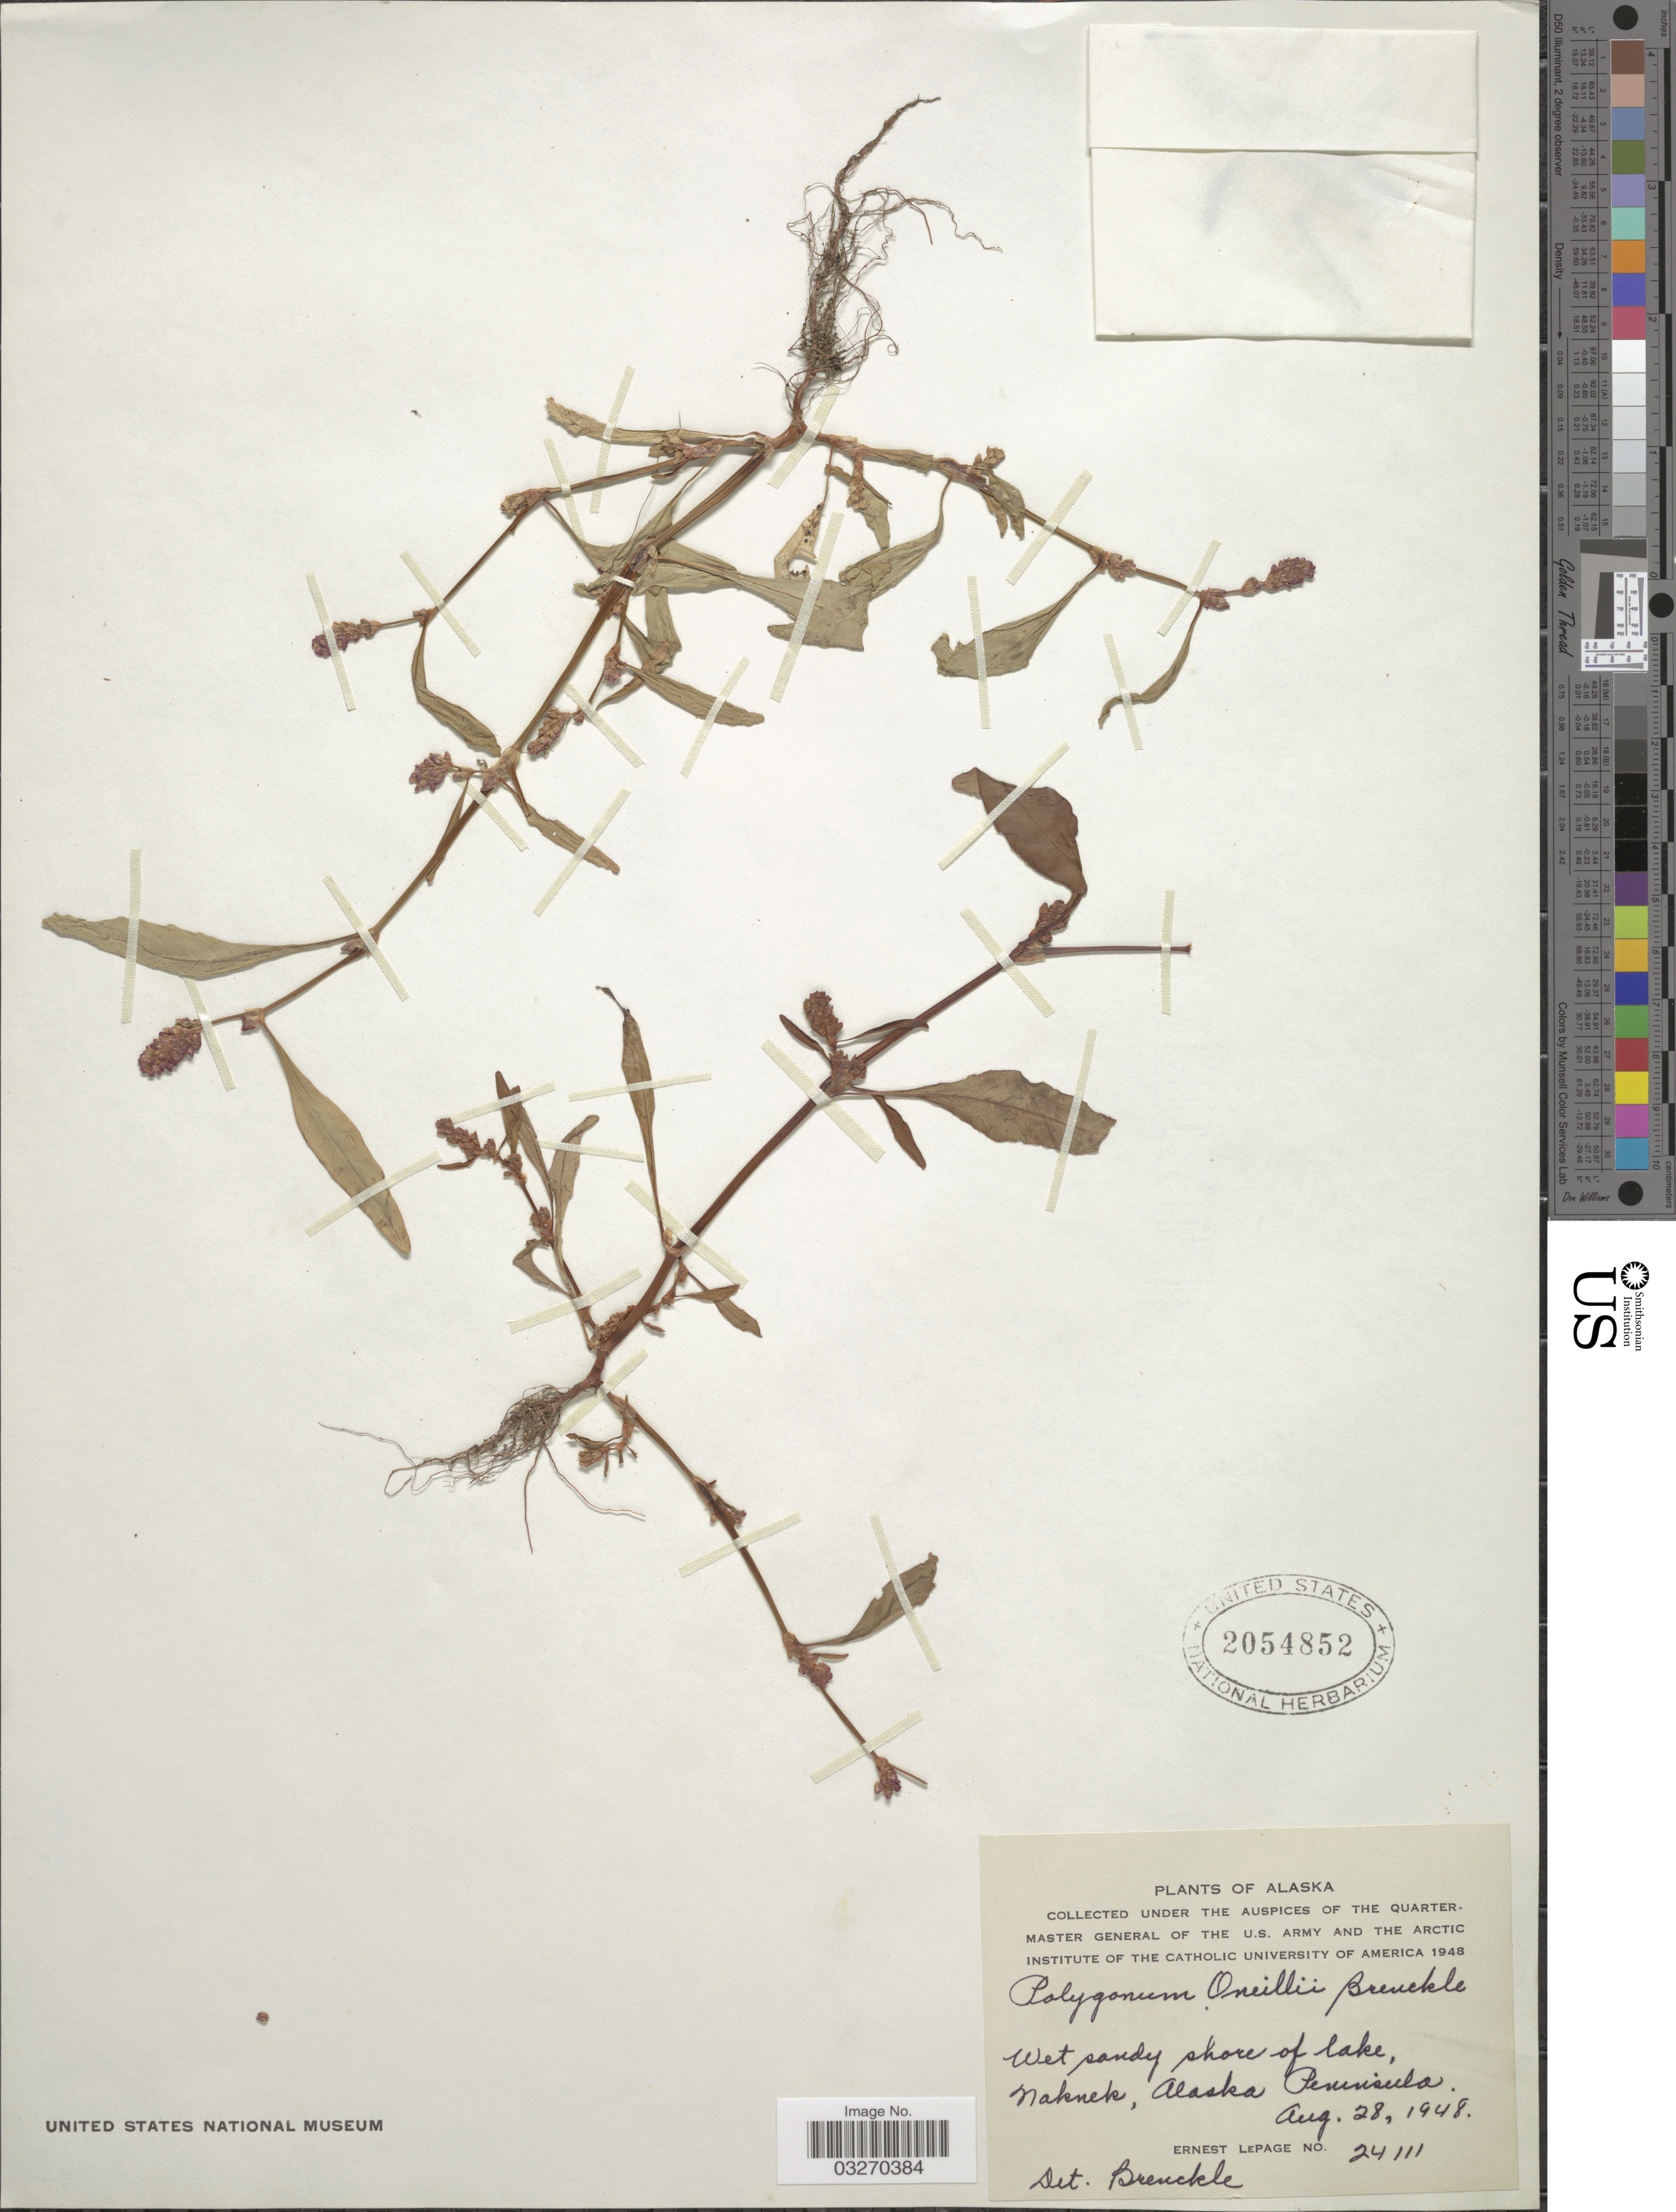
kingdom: Plantae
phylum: Tracheophyta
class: Magnoliopsida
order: Caryophyllales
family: Polygonaceae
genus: Persicaria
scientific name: Persicaria lapathifolia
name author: (L.) Delarbre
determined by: Atha, D. E.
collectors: E. Lepage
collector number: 24111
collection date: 1948-08-28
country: United States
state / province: Alaska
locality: Naknek, Alaska Peninsula.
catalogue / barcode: US 2054852